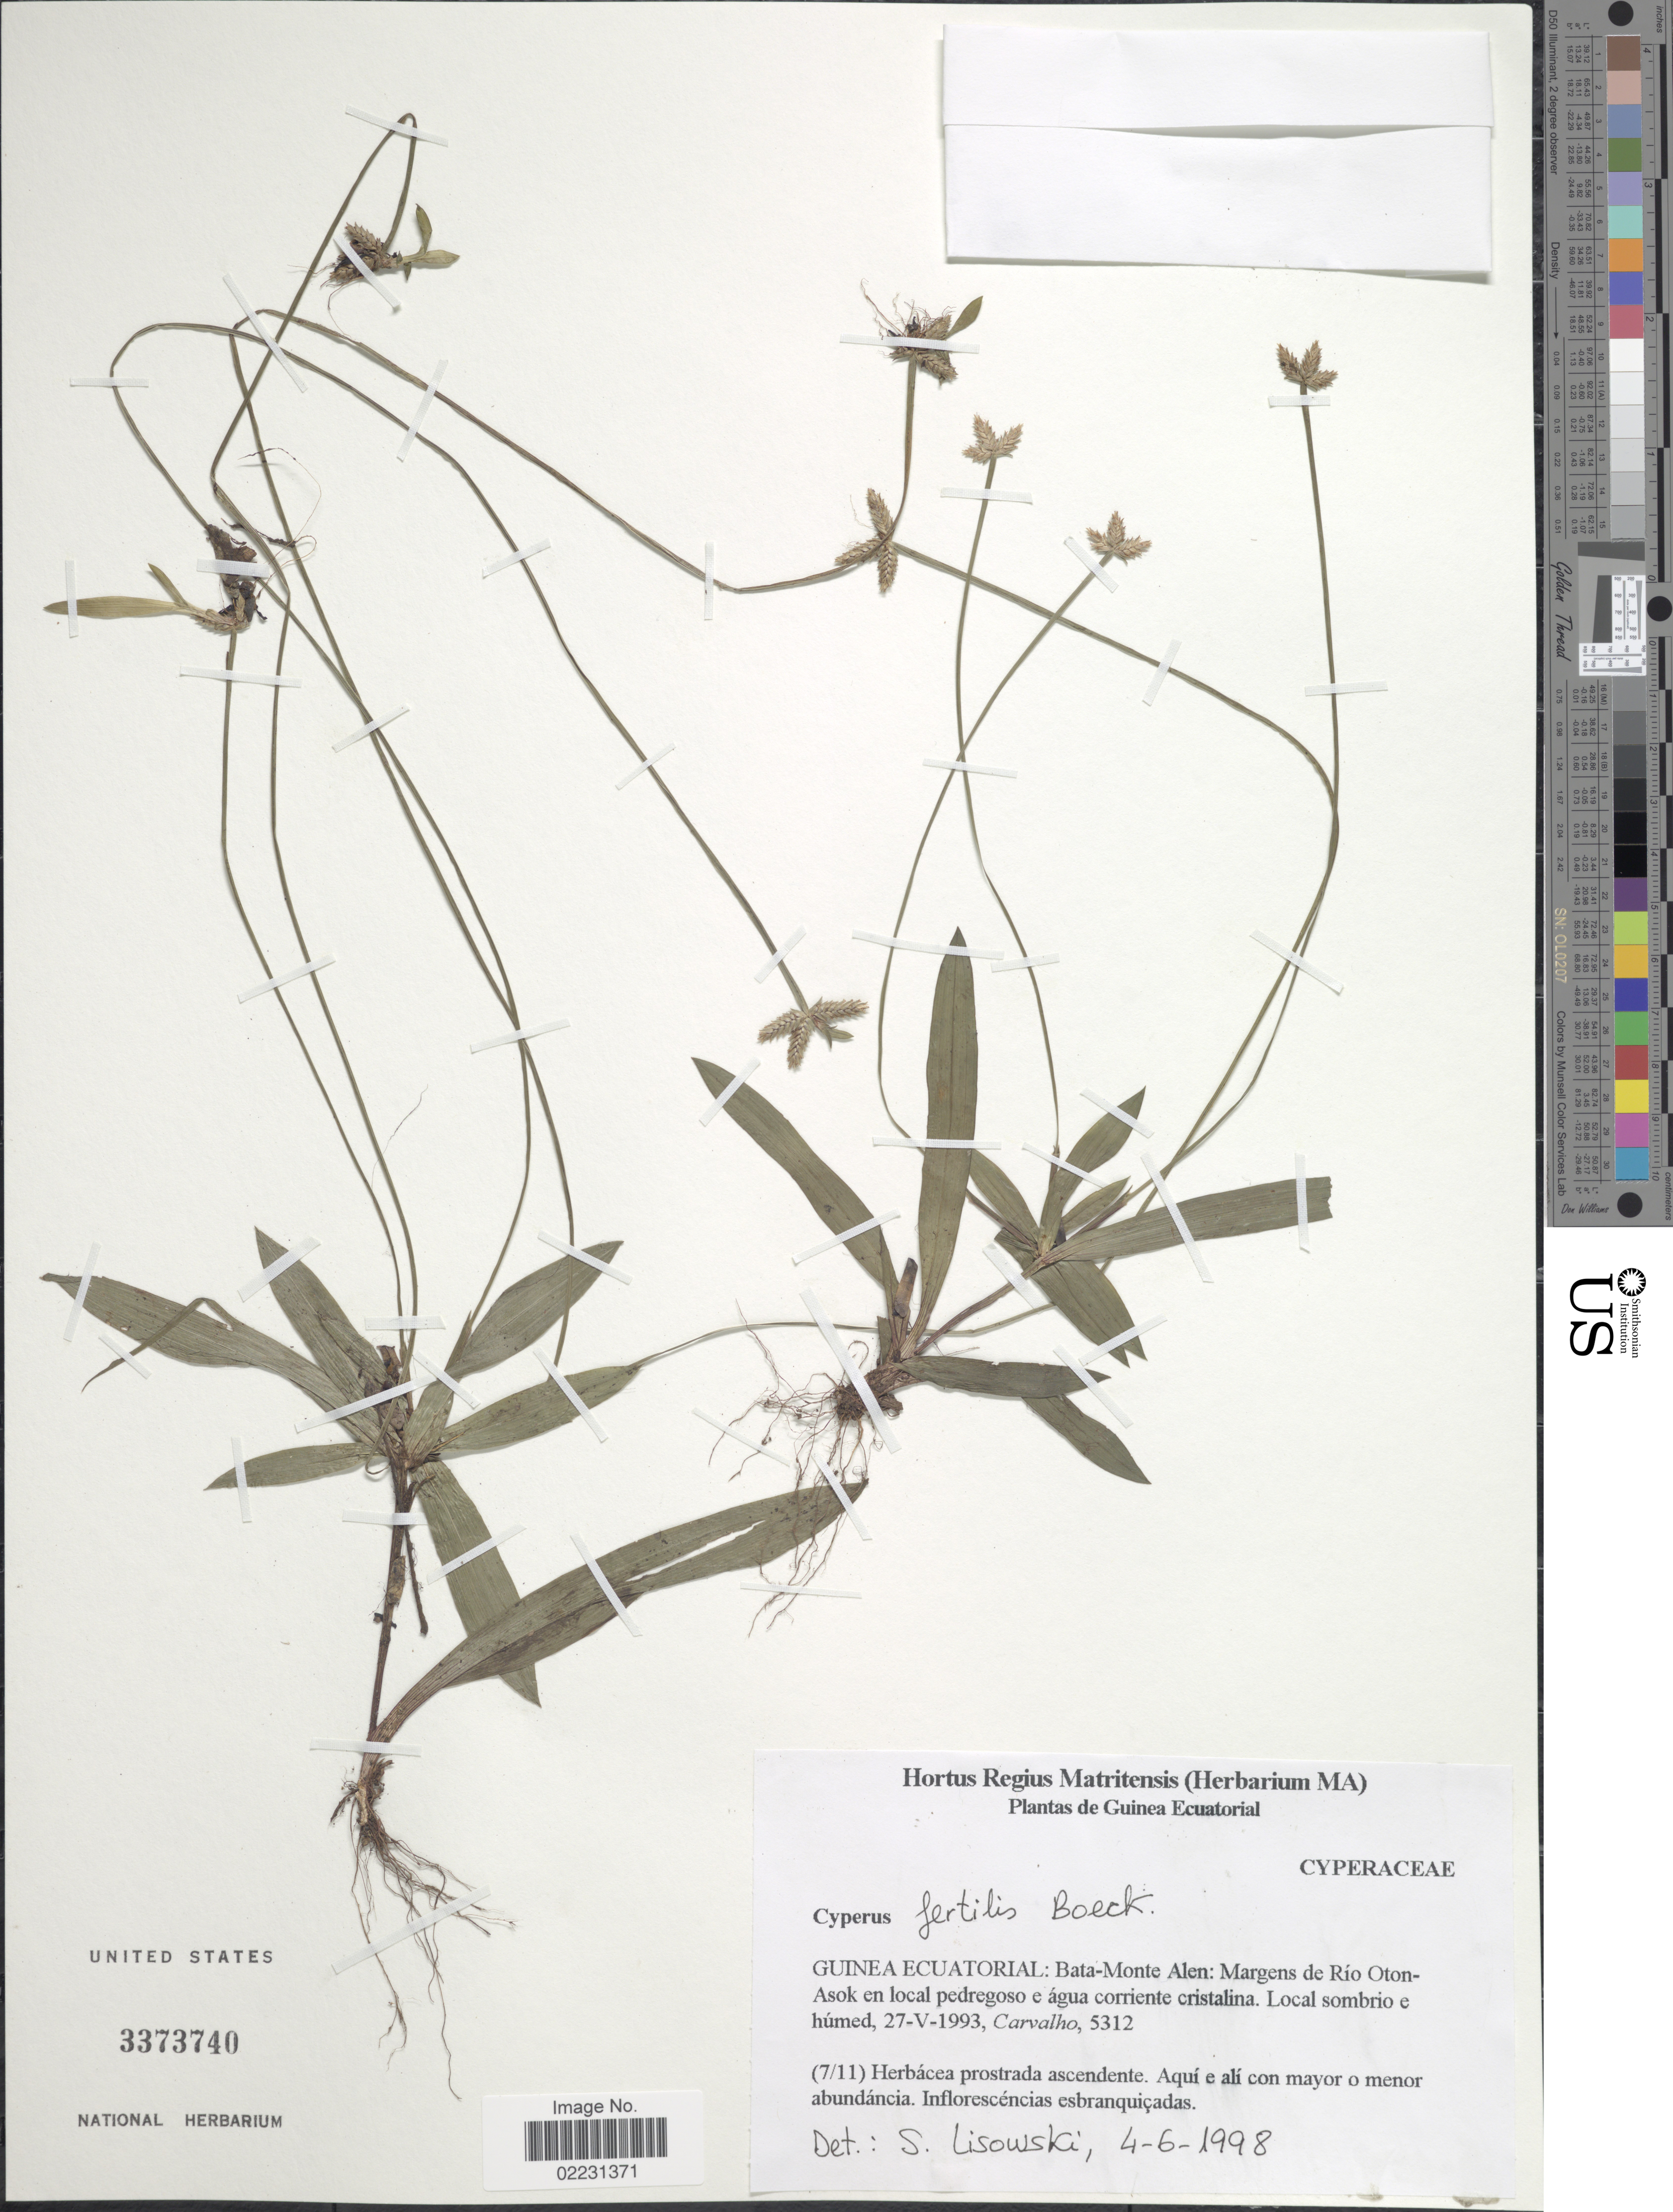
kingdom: Plantae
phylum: Tracheophyta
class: Liliopsida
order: Poales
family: Cyperaceae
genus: Cyperus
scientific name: Cyperus fertilis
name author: Boeckeler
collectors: Carvalho, --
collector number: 5312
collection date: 1993-05-27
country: Equatorial Guinea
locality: Guinea Ecuatorial : Bata-Monte Alen: Margens de Rio Oton-Asok en local pedregoso e agua corriente cristalina.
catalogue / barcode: US 3373740